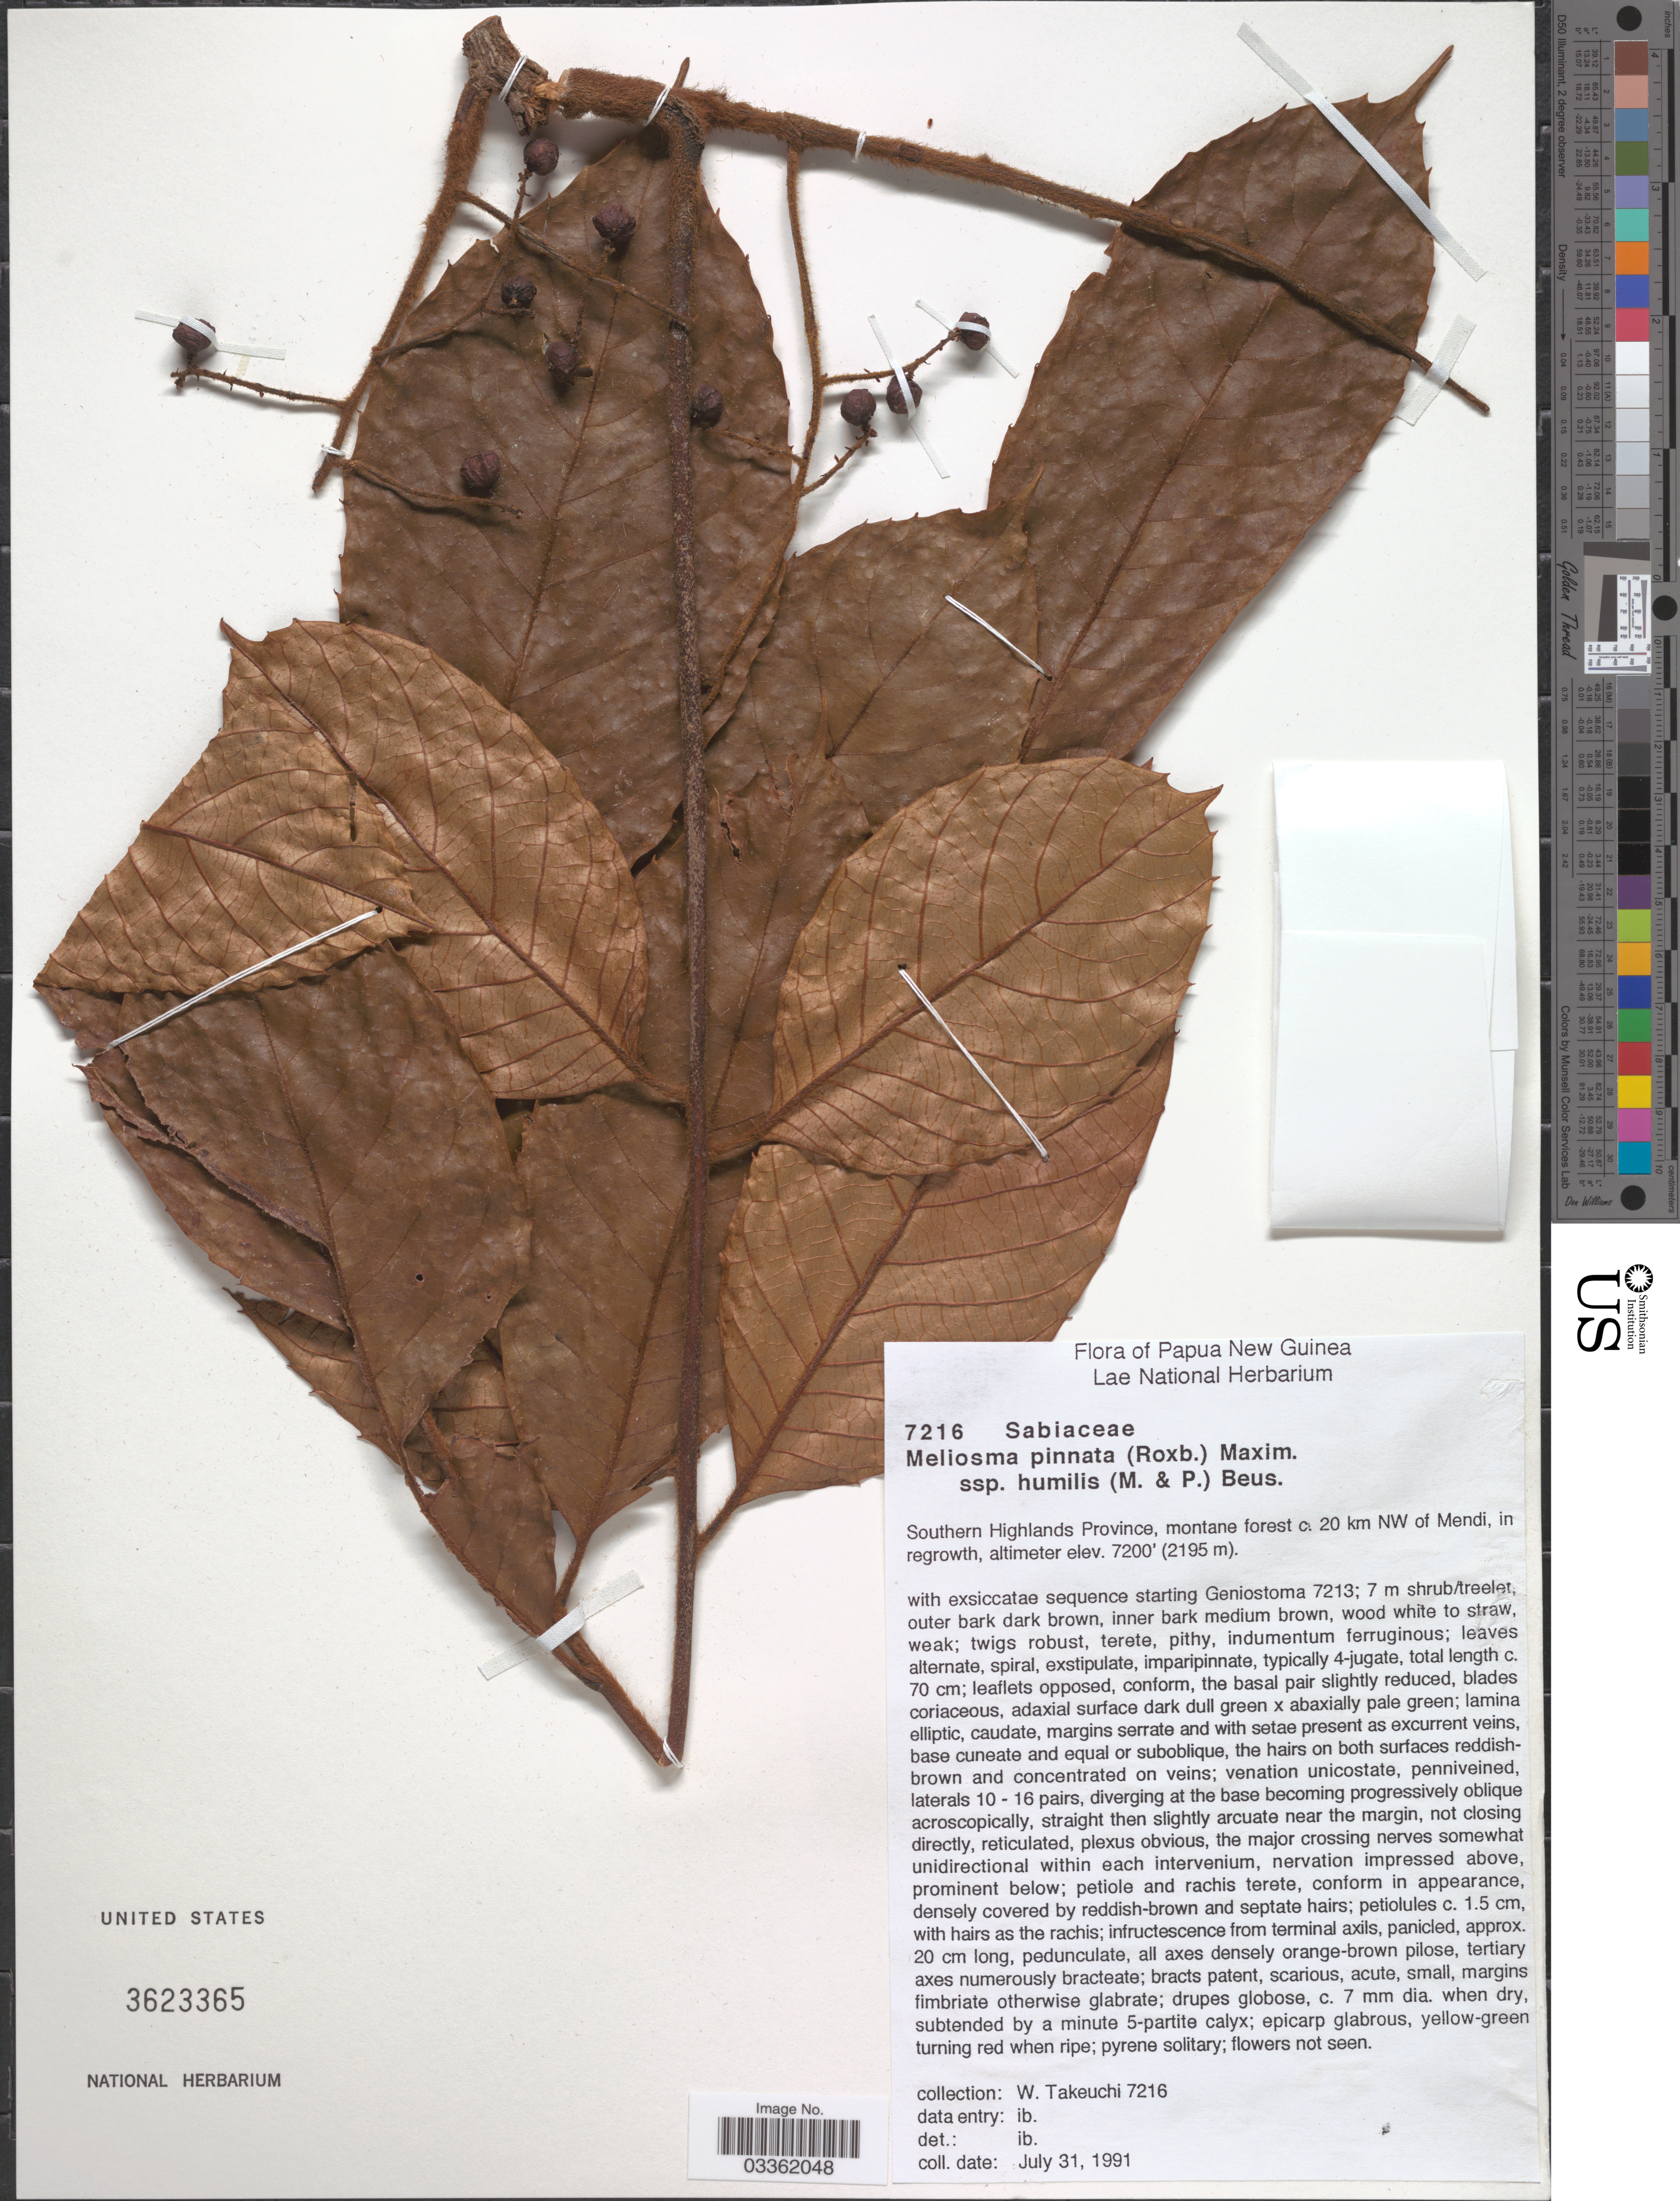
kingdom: Plantae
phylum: Tracheophyta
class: Magnoliopsida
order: Proteales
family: Sabiaceae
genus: Meliosma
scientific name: Meliosma pinnata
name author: Maxim.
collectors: W. Takeuchi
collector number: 7216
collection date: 1991-07-31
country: Papua New Guinea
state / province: Southern Highlands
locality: Montane forest, c. 20 km NW of Mendi, in regrowth.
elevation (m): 2195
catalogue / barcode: US 3623365